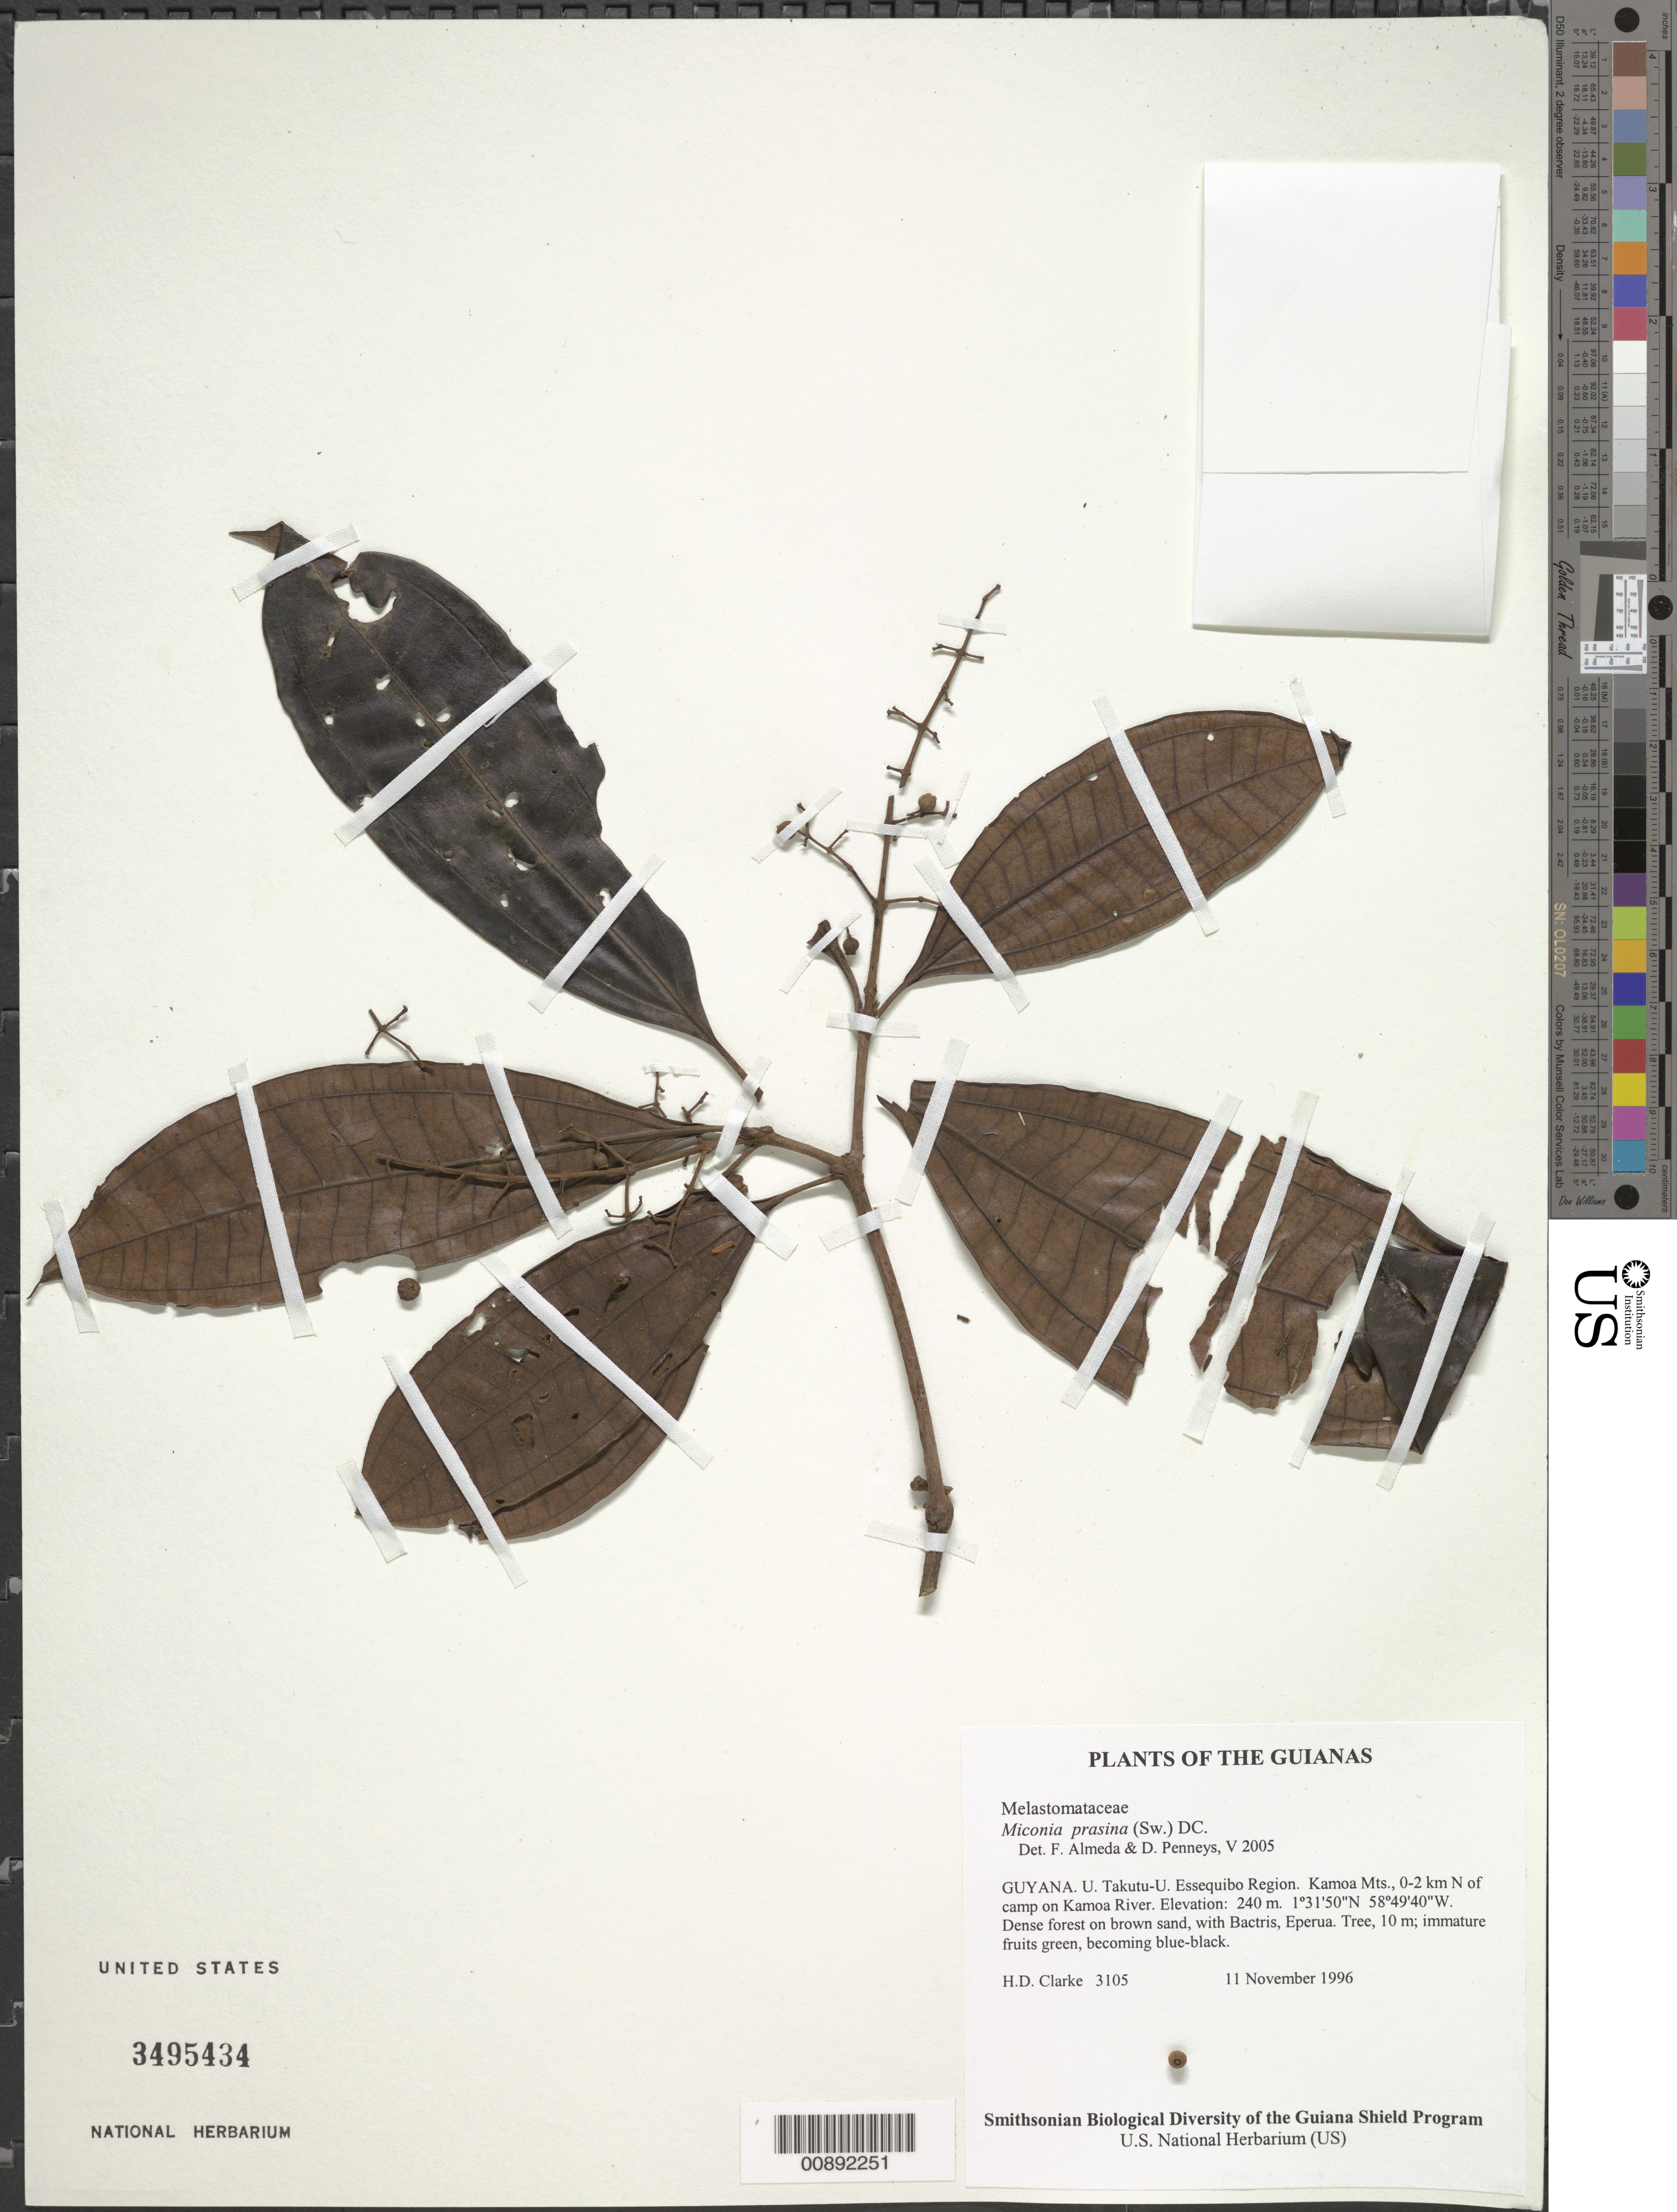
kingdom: Plantae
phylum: Tracheophyta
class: Magnoliopsida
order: Myrtales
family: Melastomataceae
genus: Miconia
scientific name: Miconia prasina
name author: (Sw.) DC.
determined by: Almeda, F.; Penneys, D. S.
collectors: H. D. Clarke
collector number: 3105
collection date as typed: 11 November 1996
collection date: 1996-11-11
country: Guyana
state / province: U. Takutu-U. Essequibo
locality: Kamoa Mts., 0-2 km N of camp on Kamoa River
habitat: Dense forest on brown sand, with Bactris, Eperua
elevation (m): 240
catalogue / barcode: US 3495434